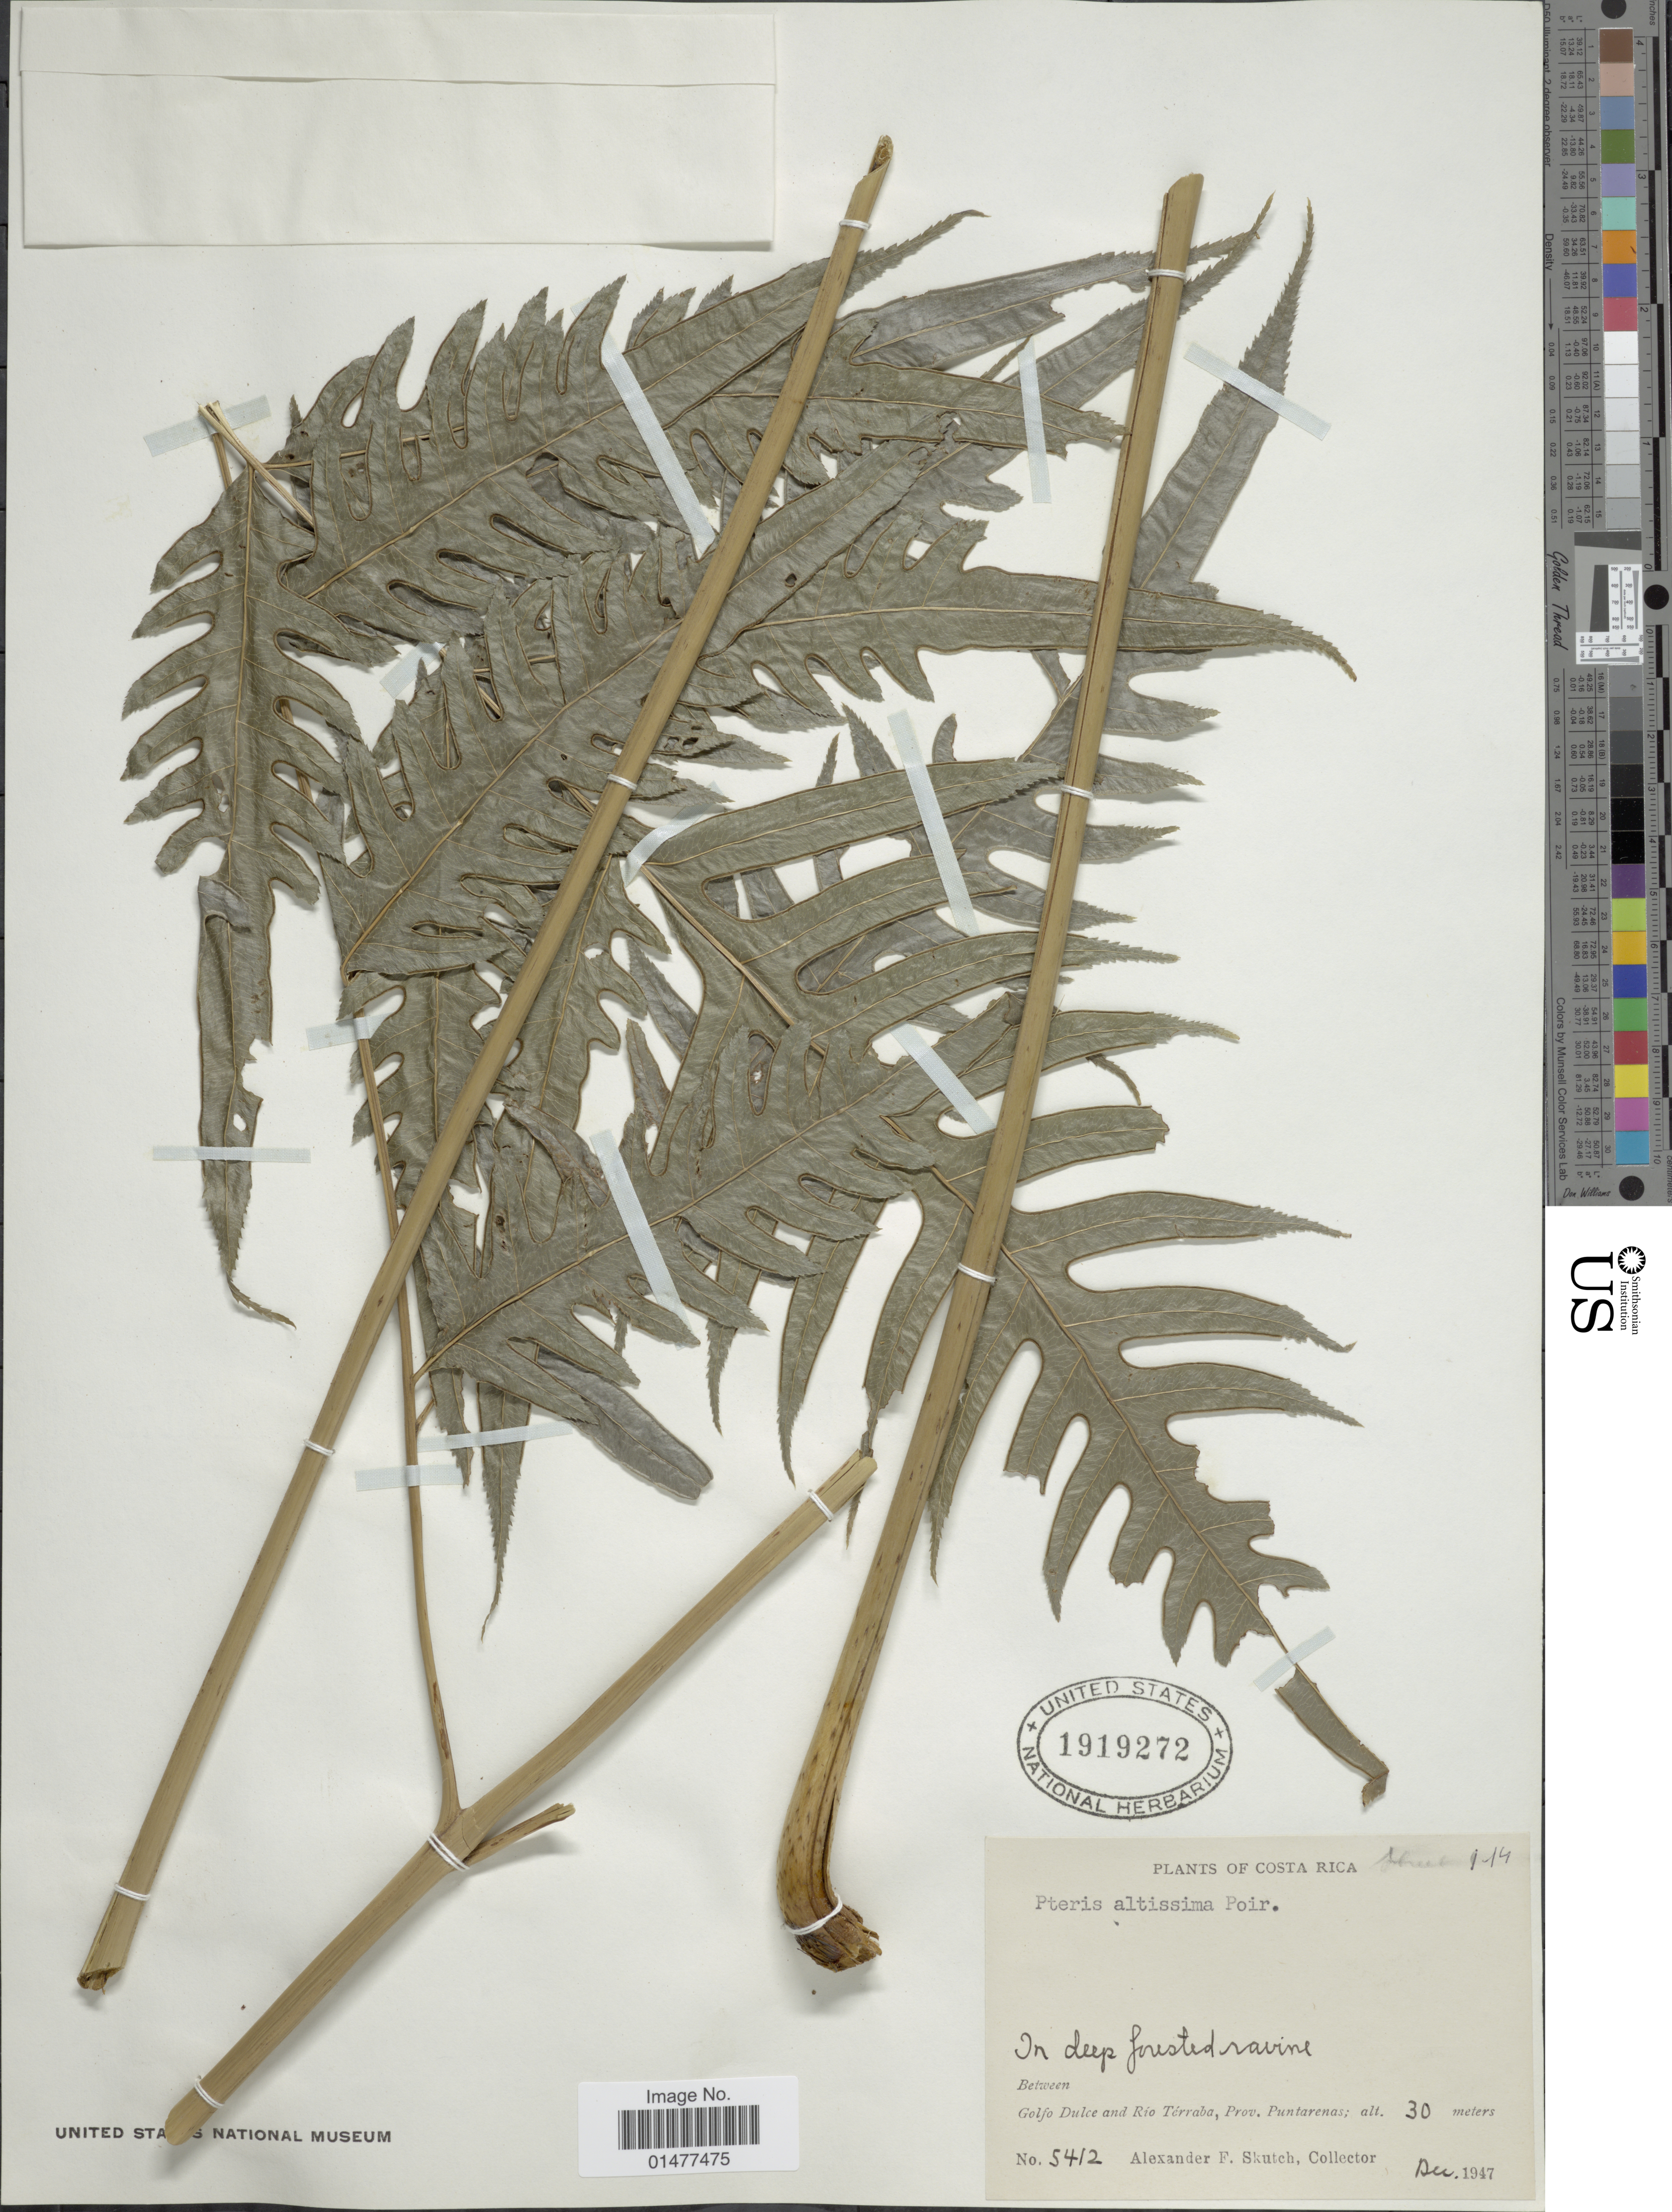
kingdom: Plantae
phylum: Tracheophyta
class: Polypodiopsida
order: Polypodiales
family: Pteridaceae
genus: Pteris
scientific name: Pteris altissima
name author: Poir.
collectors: A. F. Skutch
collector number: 5412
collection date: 1947-12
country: Costa Rica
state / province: Puntarenas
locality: Between Golfo Dulce and Rio Térraba.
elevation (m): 30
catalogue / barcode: US 1919272